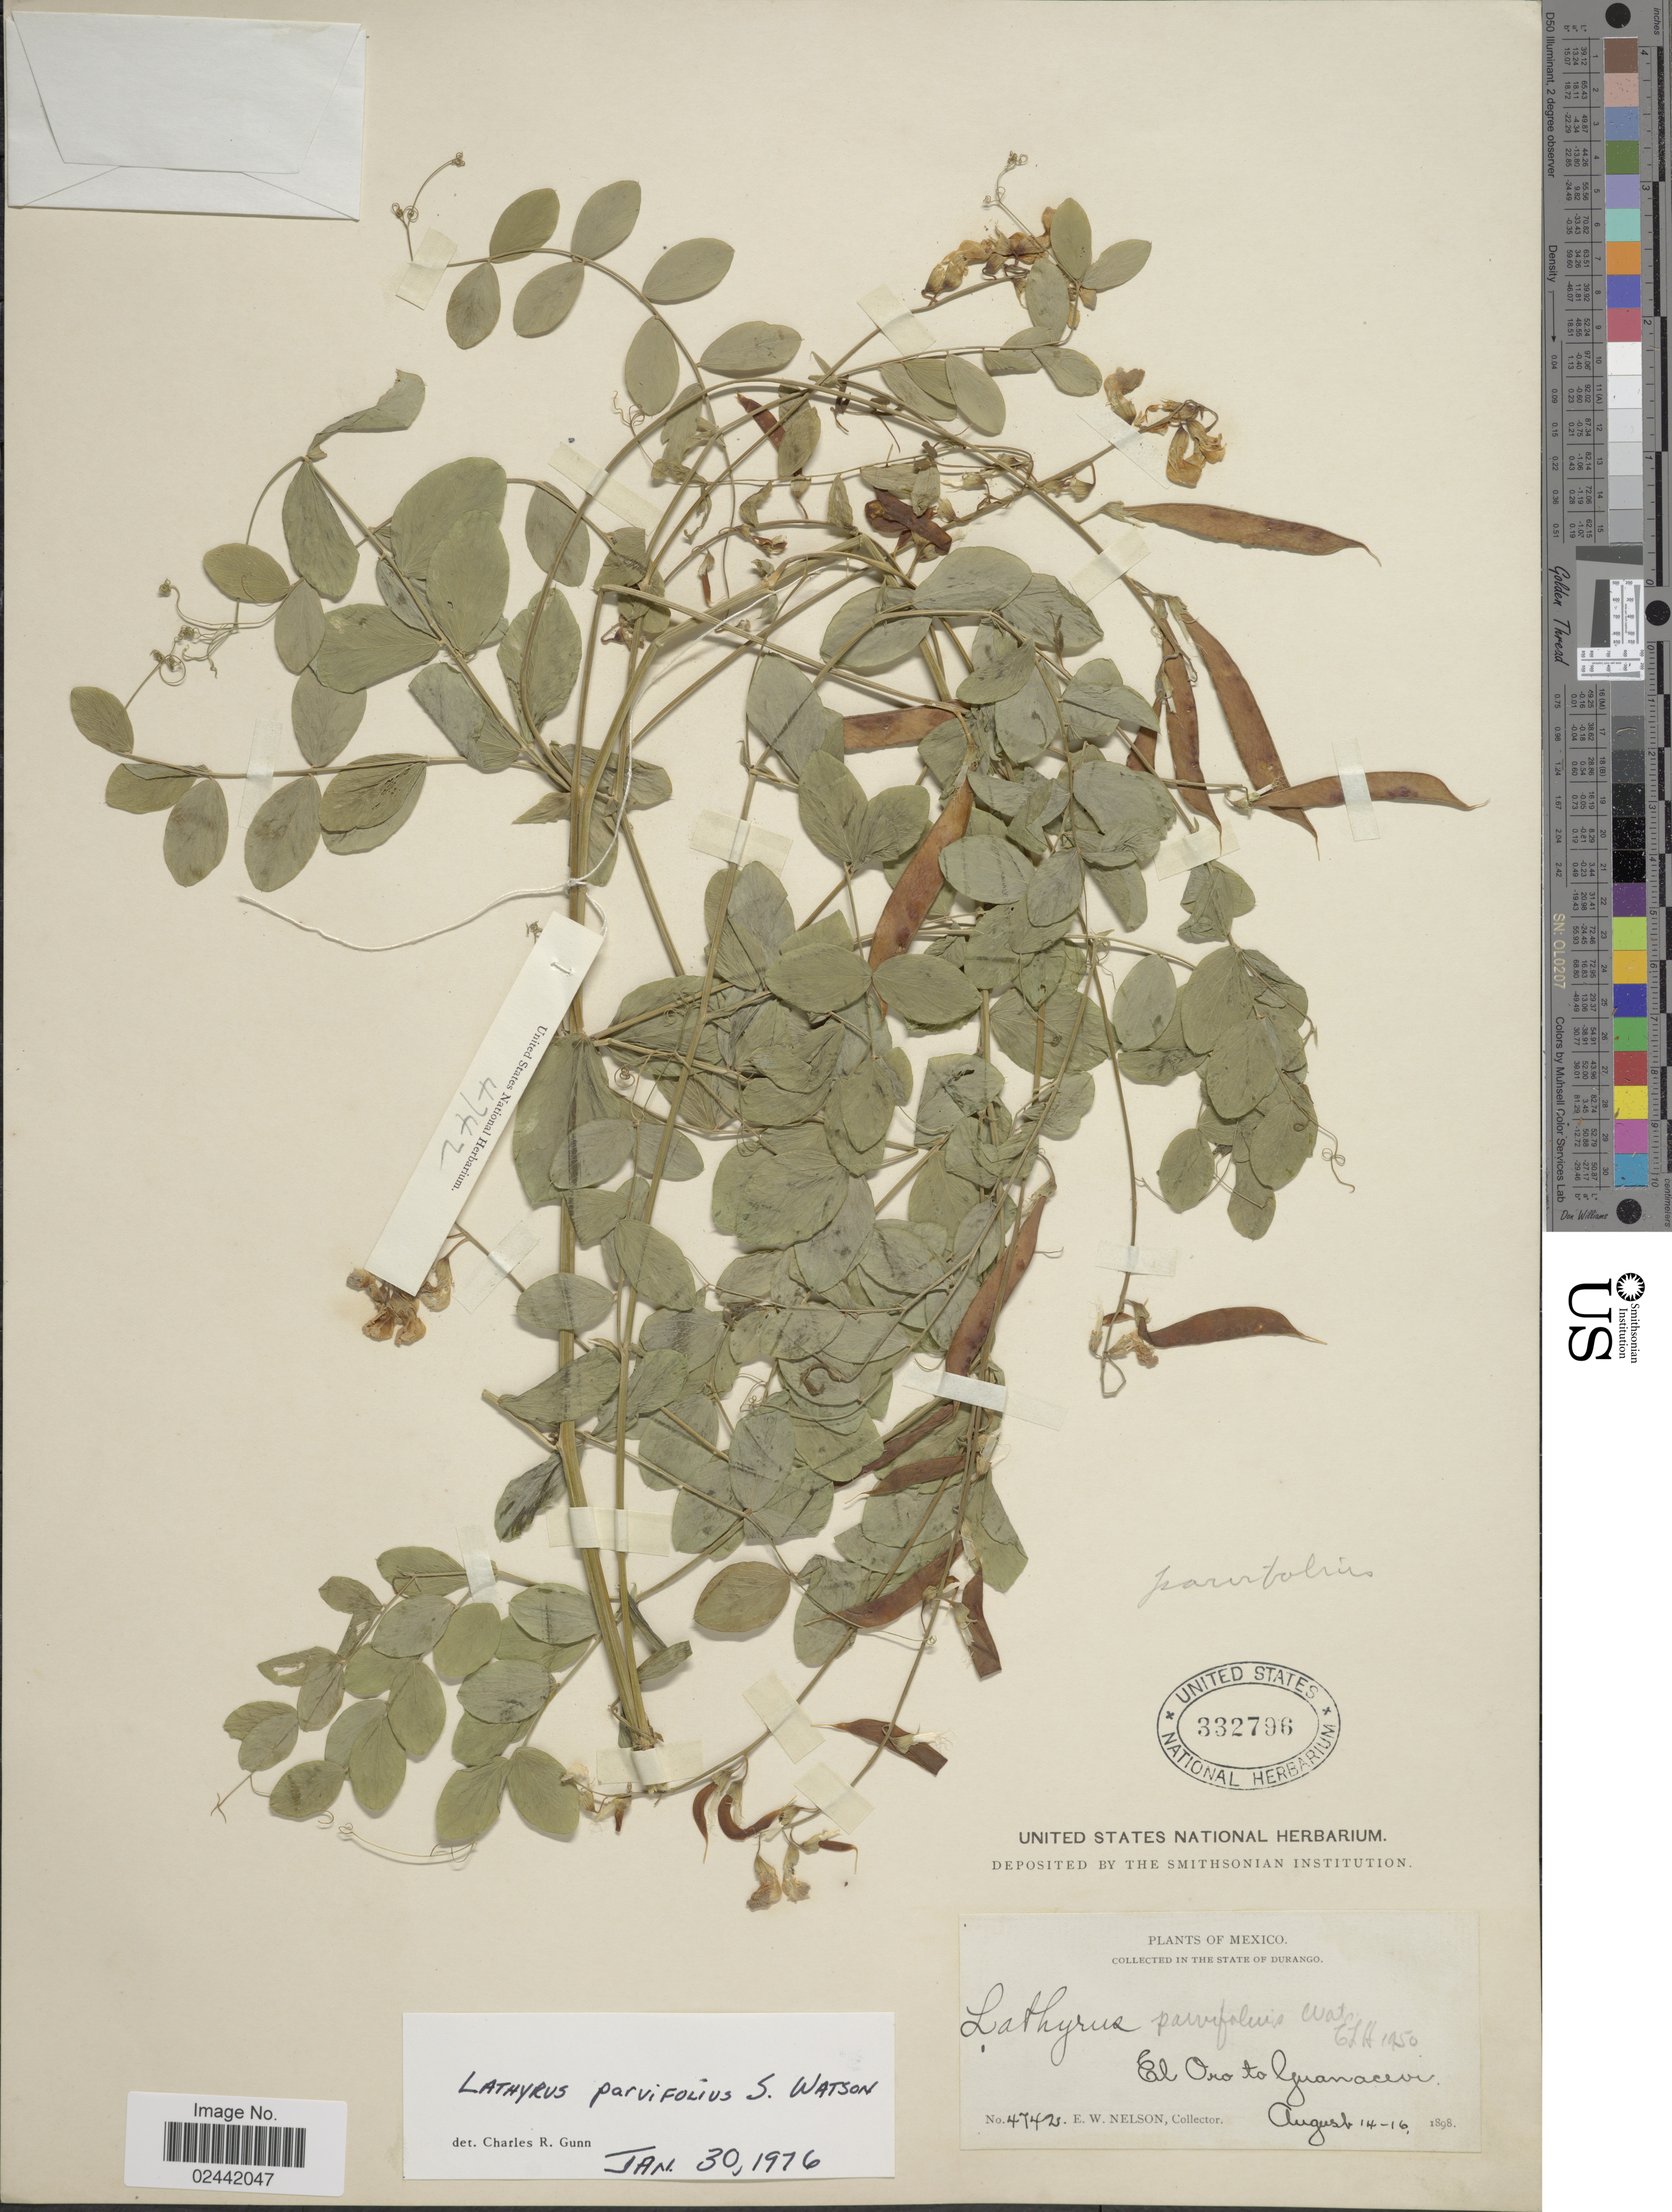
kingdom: Plantae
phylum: Tracheophyta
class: Magnoliopsida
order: Fabales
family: Fabaceae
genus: Lathyrus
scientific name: Lathyrus parvifolius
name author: S. Watson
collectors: E. W. Nelson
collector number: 4742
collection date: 1898-08-14/1898-08-16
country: Mexico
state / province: Durango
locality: El Oro to Guanacevi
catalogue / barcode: US 332796